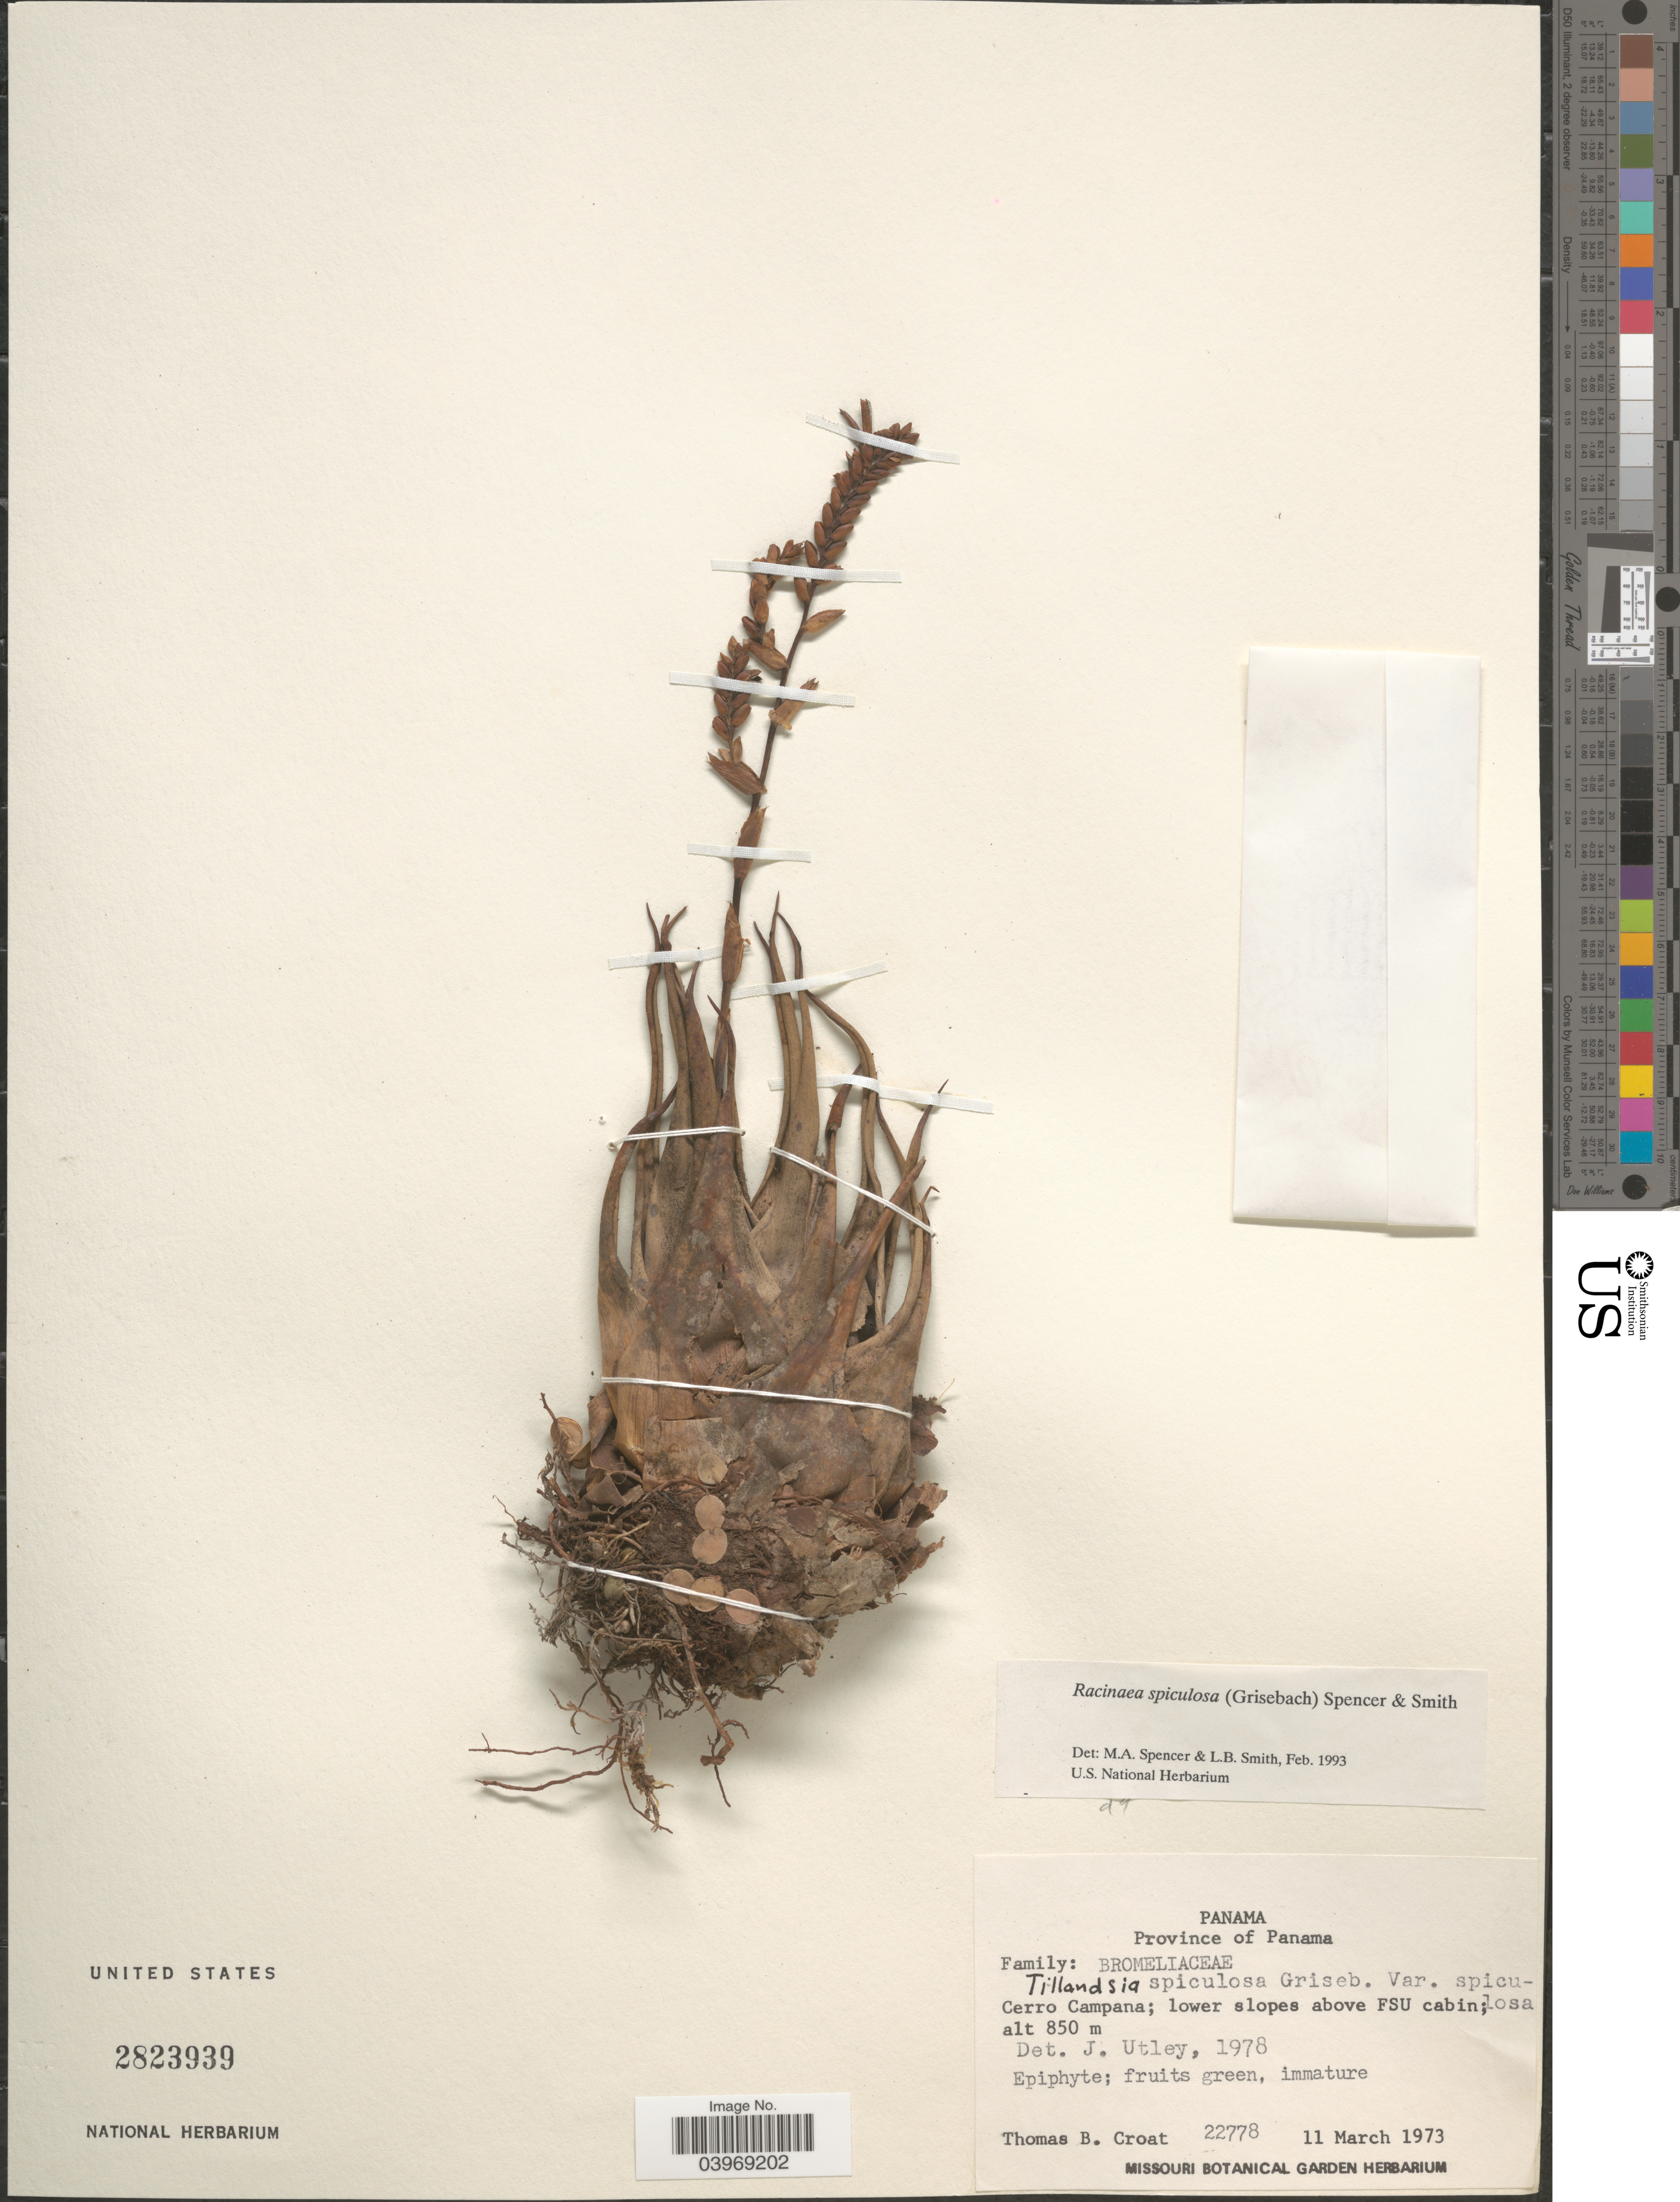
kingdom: Plantae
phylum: Tracheophyta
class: Liliopsida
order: Poales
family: Bromeliaceae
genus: Racinaea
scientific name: Racinaea spiculosa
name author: (Griseb.) M.A. Spencer & L.B. Sm.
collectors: T. B. Croat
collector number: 22778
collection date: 1973-03-11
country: Panama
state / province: Panamá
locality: Cerro Campana; lower slopes above FSU cabin.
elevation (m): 850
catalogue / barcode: US 2823939